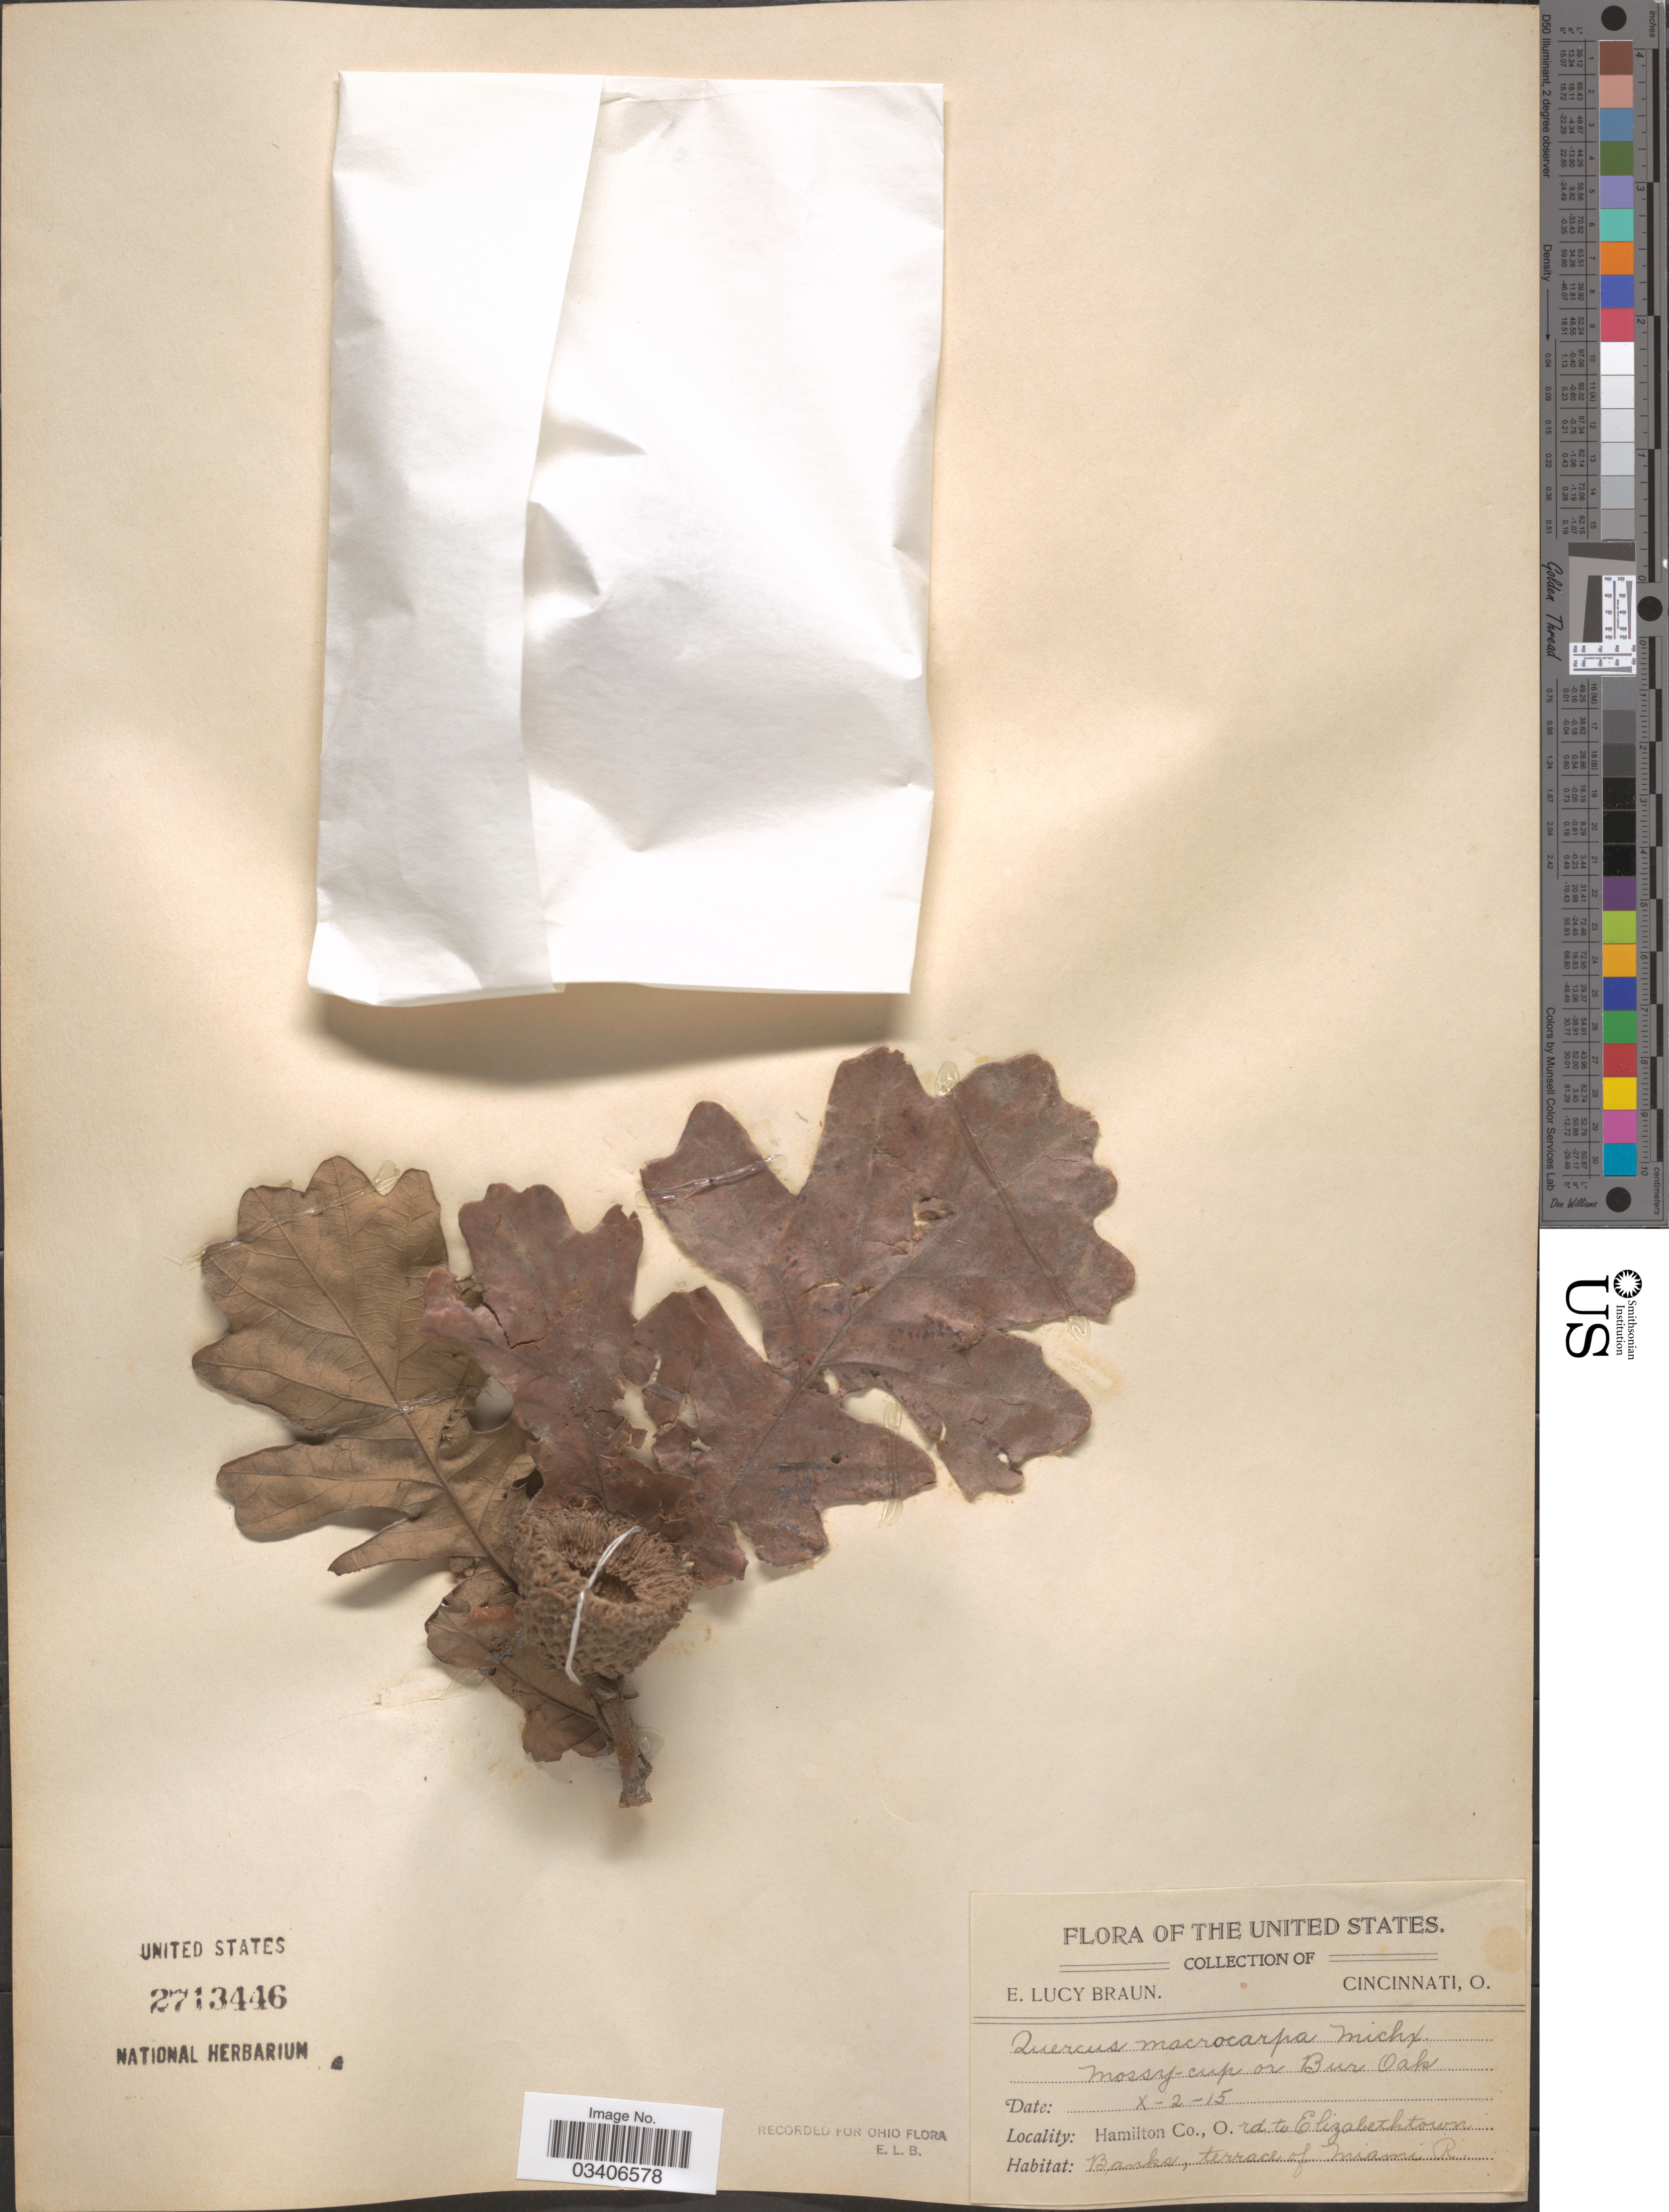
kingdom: Plantae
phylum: Tracheophyta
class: Magnoliopsida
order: Fagales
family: Fagaceae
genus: Quercus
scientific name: Quercus macrocarpa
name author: Michx.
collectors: E. L. Braun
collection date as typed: Transcribed d/m/y: 2/10/15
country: United States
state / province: Ohio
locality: Hamilton Co., rd to Elizabethtown. Banks, terrace of Miami R.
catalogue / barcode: US 2713446